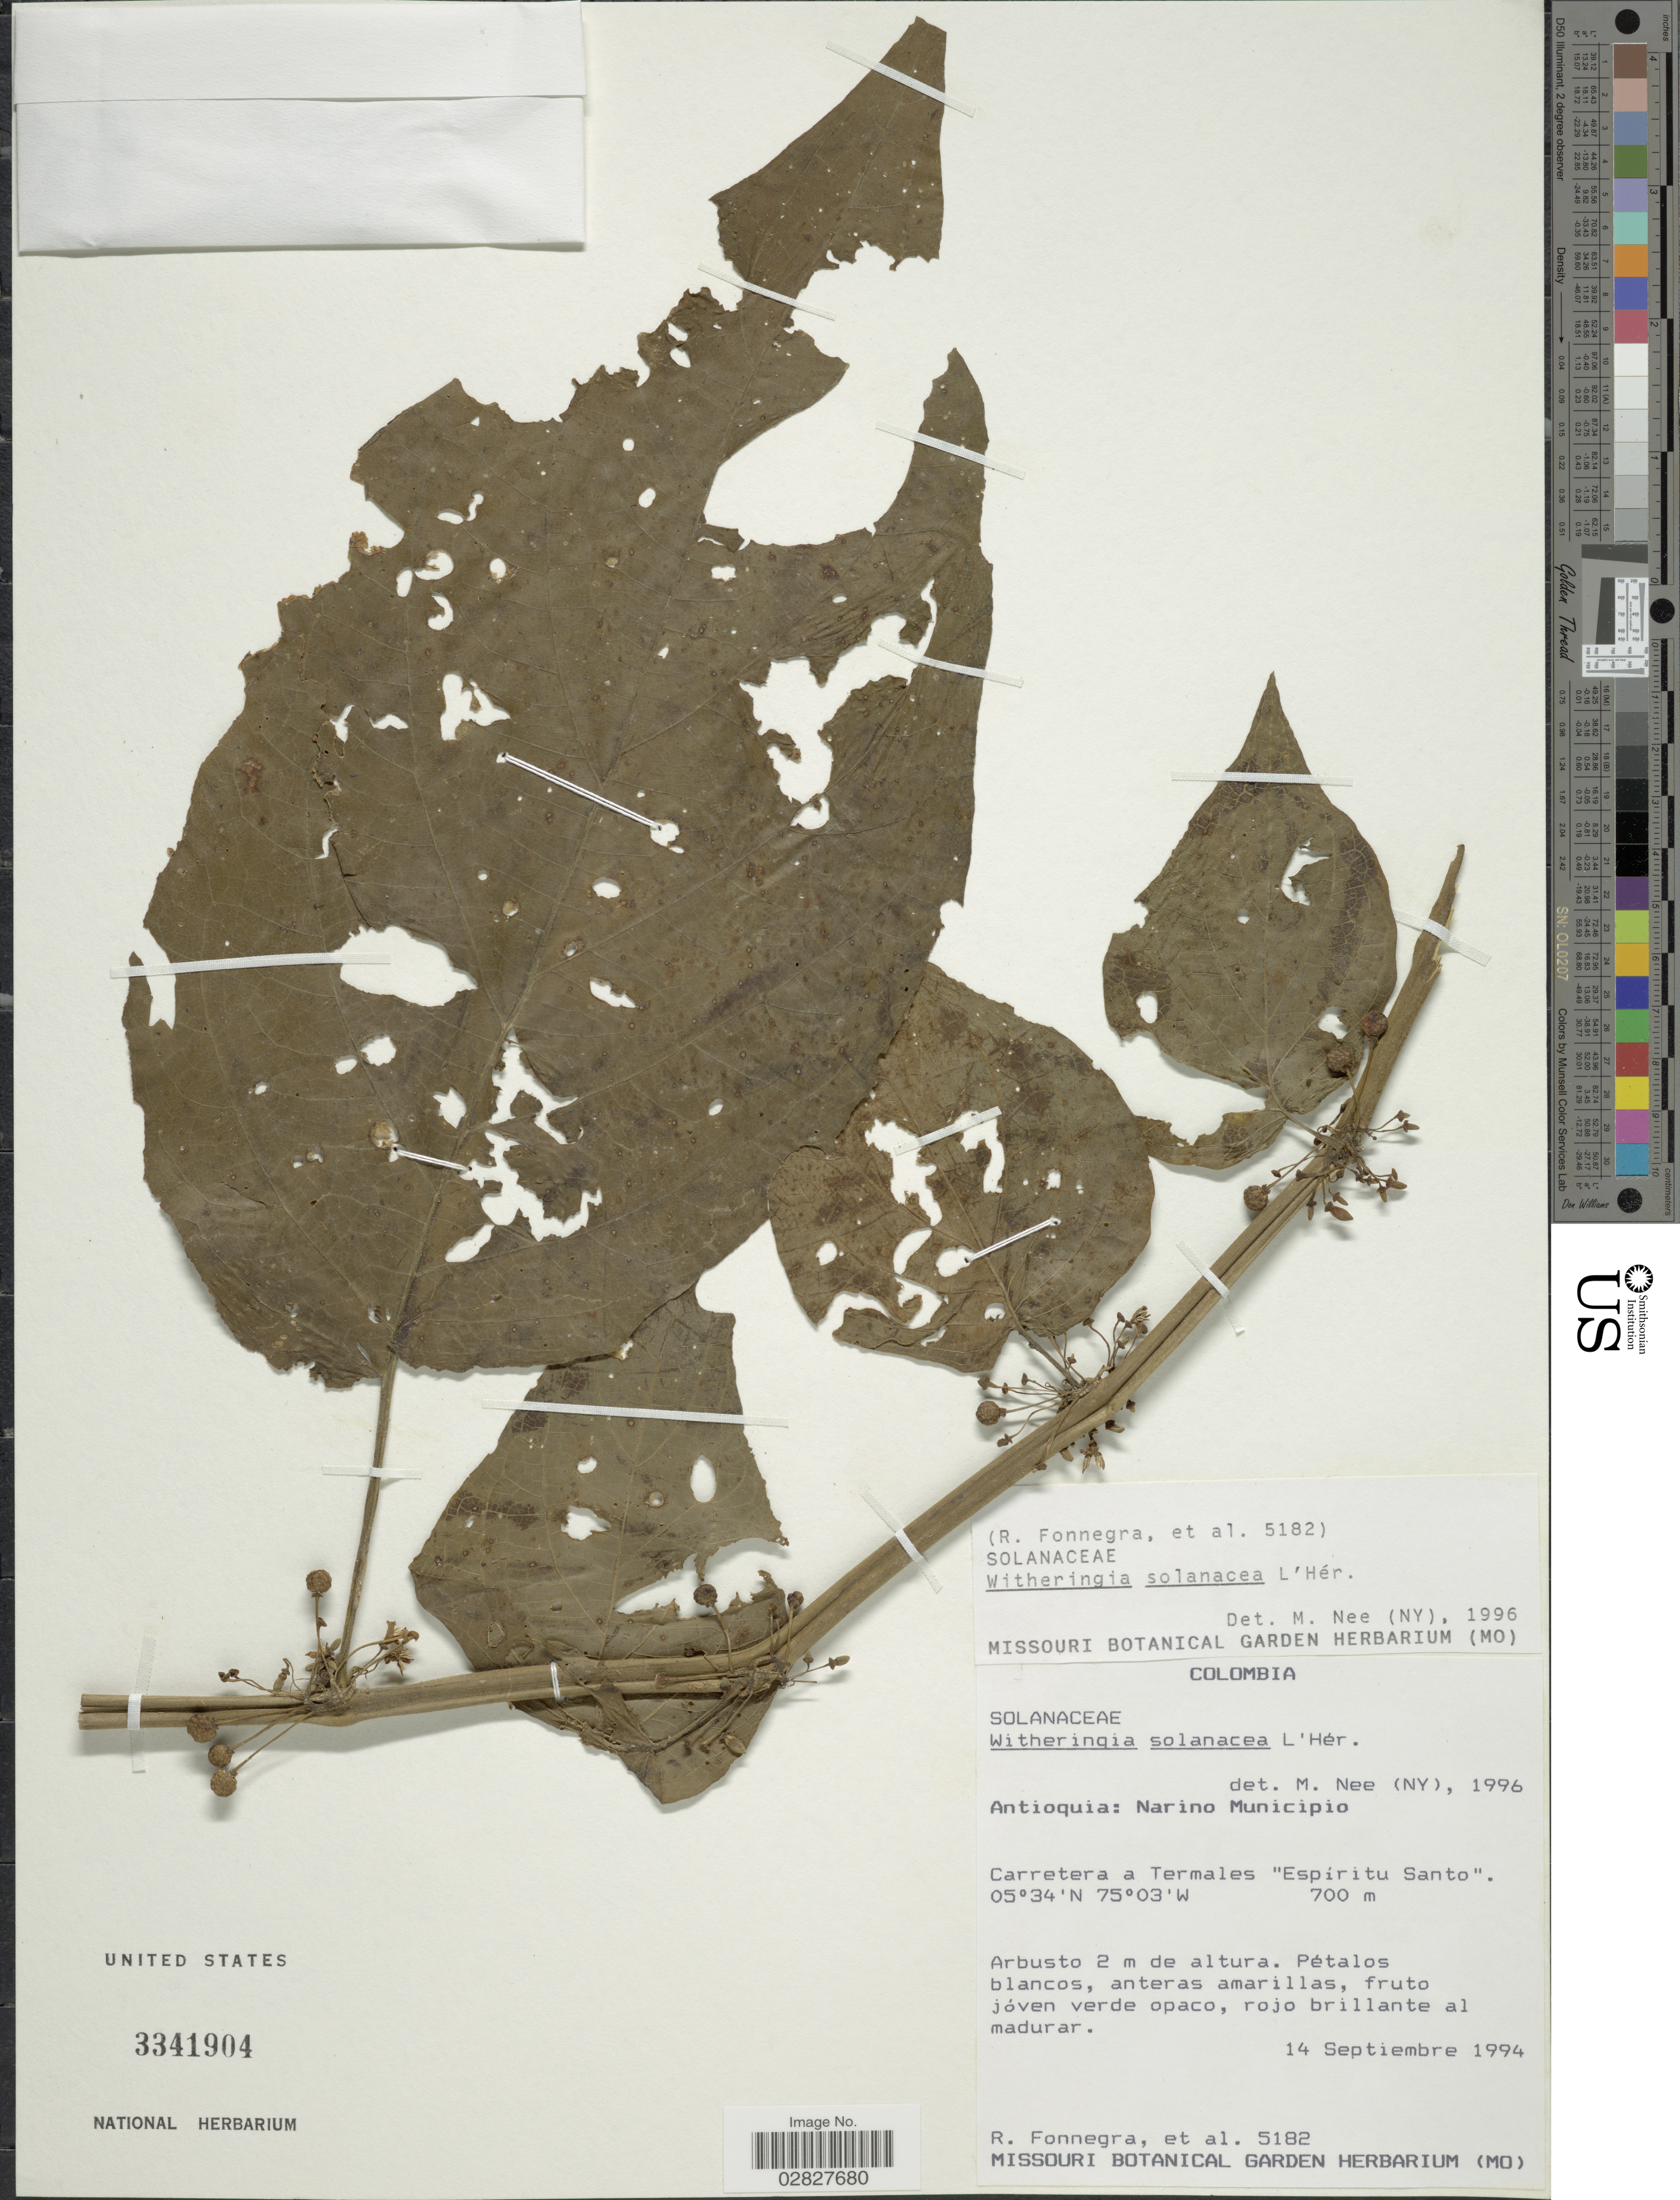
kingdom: Plantae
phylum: Tracheophyta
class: Magnoliopsida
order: Solanales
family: Solanaceae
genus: Witheringia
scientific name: Witheringia solanacea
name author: L'Hér.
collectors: R. Fonnegra & et al.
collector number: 5182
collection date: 1994-09-14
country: Colombia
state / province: Antioquia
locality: Narino Municipio. Carretera a Termales "Espíritu Santo"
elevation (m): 700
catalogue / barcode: US 3341904